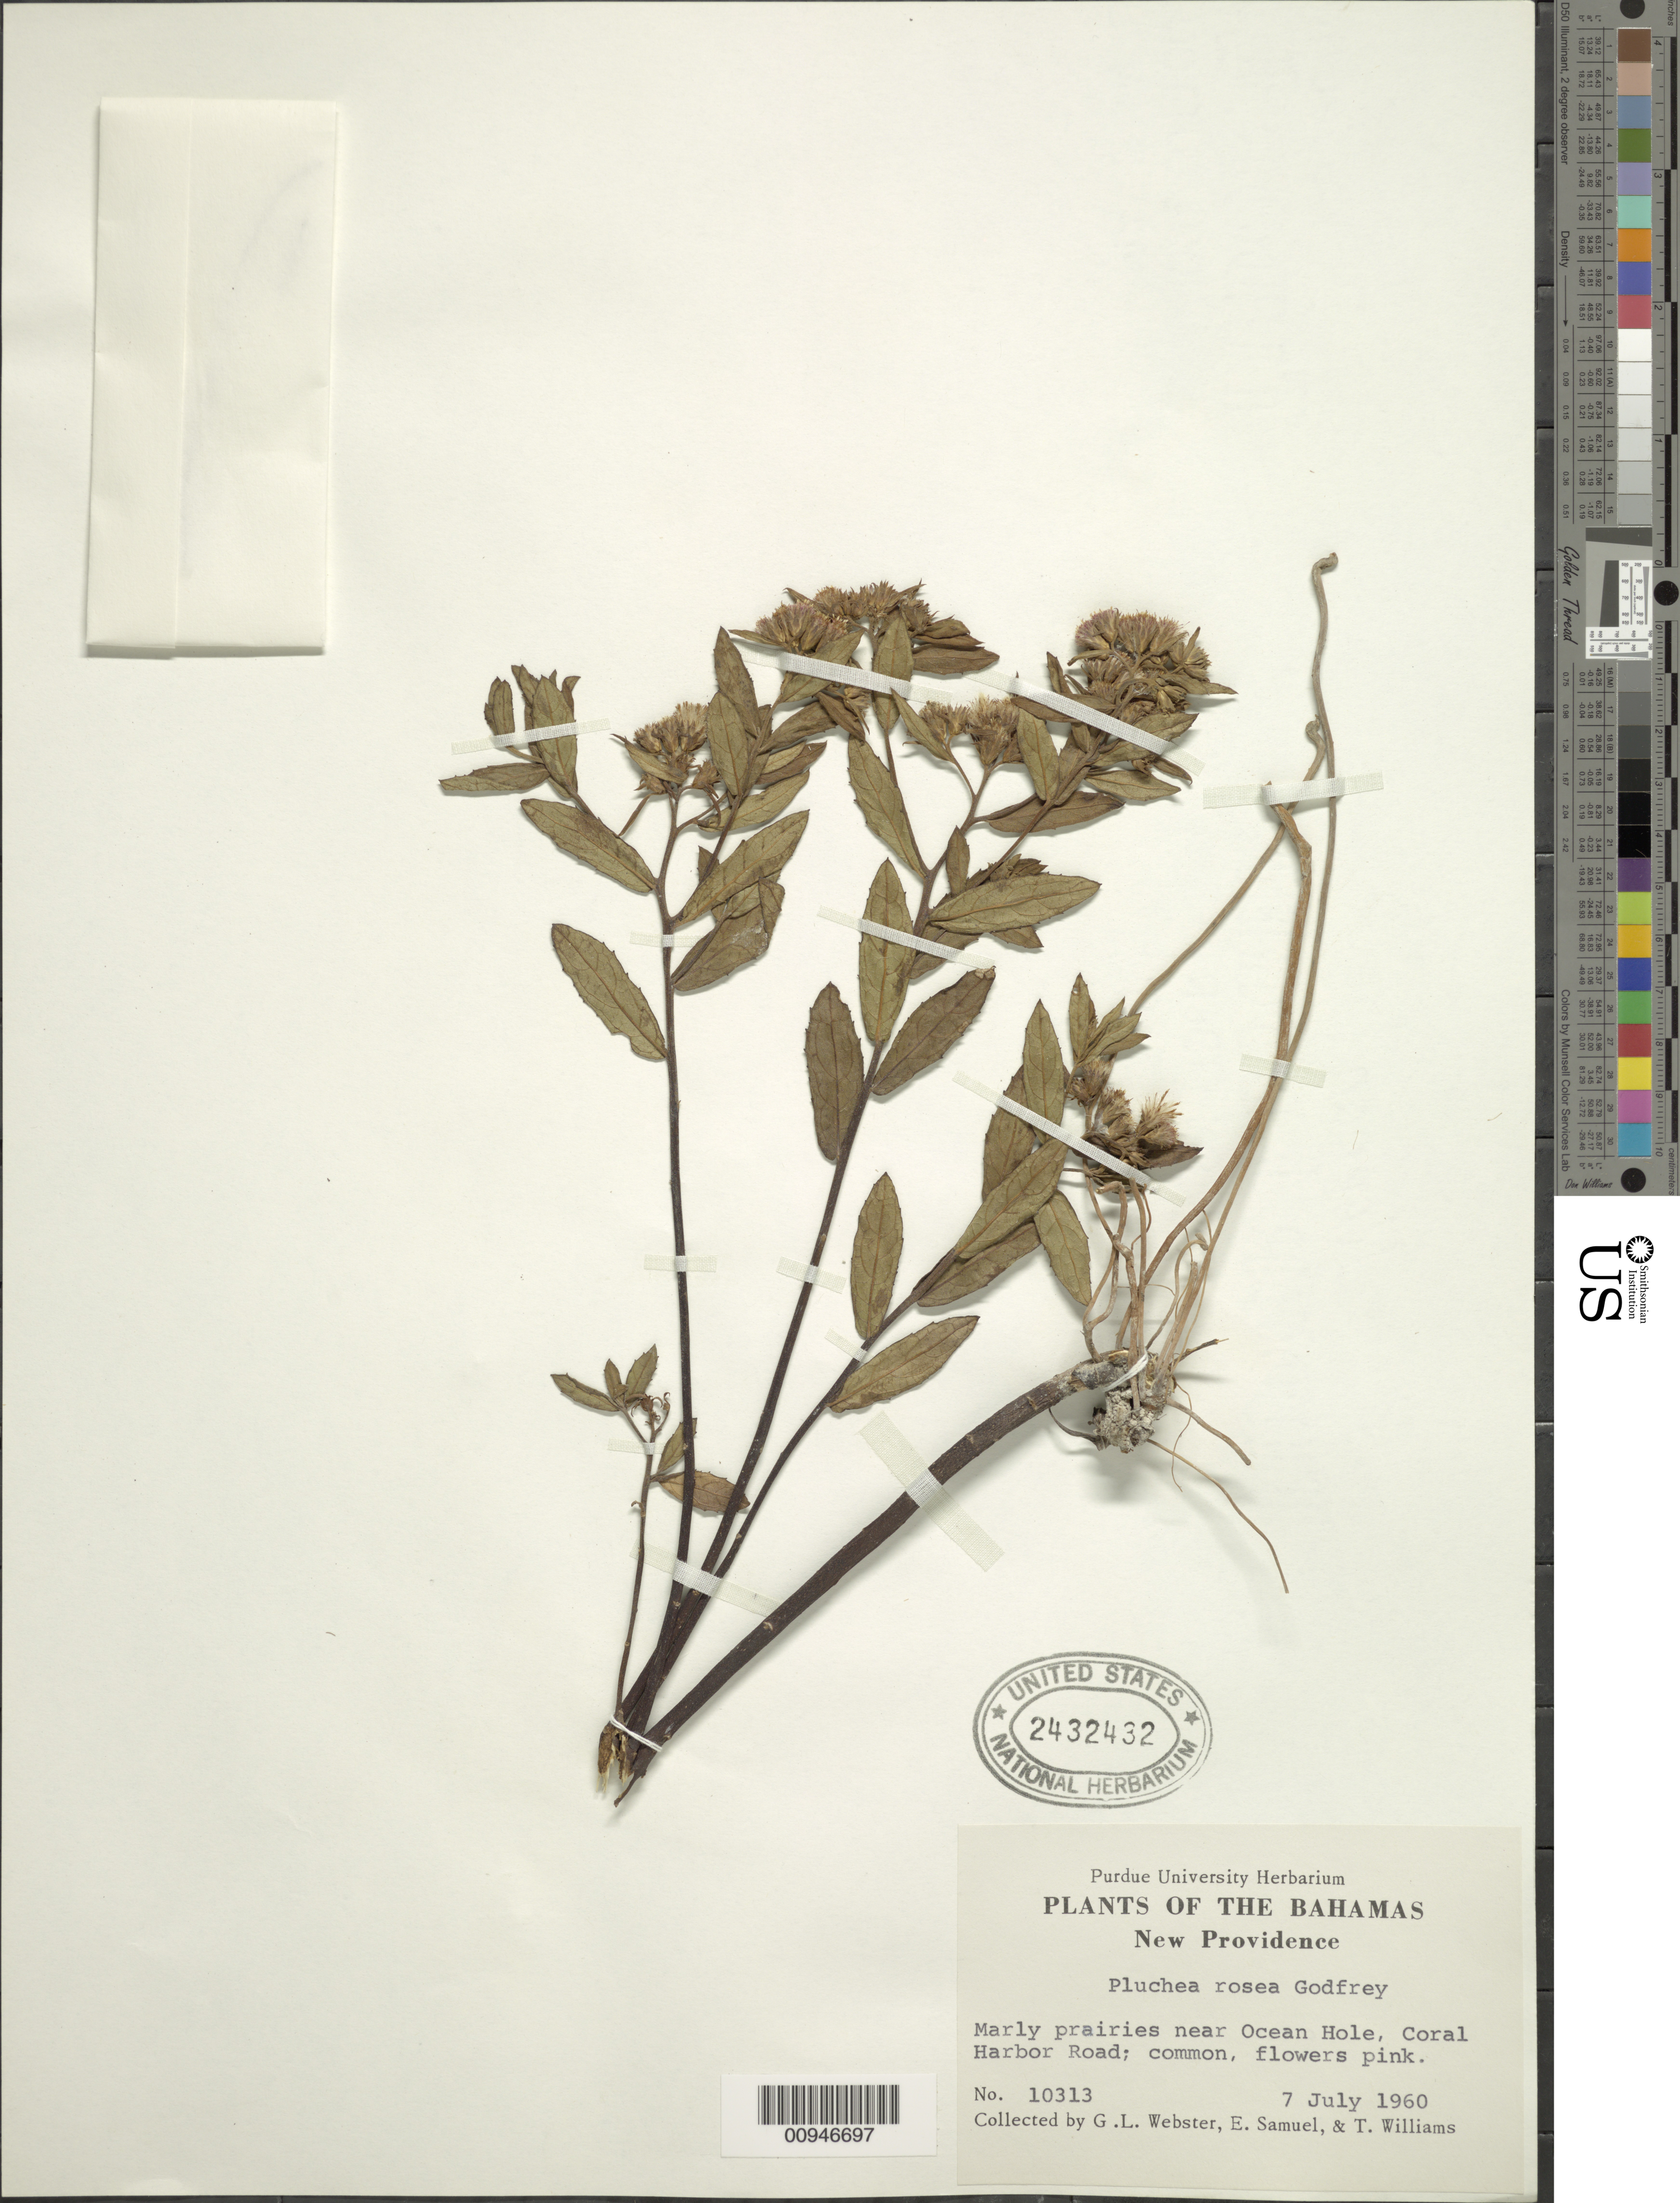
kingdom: Plantae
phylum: Tracheophyta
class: Magnoliopsida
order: Asterales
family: Asteraceae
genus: Pluchea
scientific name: Pluchea rosea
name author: R.K. Godfrey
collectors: G. L. Webster, E. Samuel & T. Williams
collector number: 10313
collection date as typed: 07 Jul 1960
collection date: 1960-07-07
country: Bahamas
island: New Providence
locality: Marly praires near Ocean Hole, Coral Harbor Road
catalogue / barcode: US 2432432